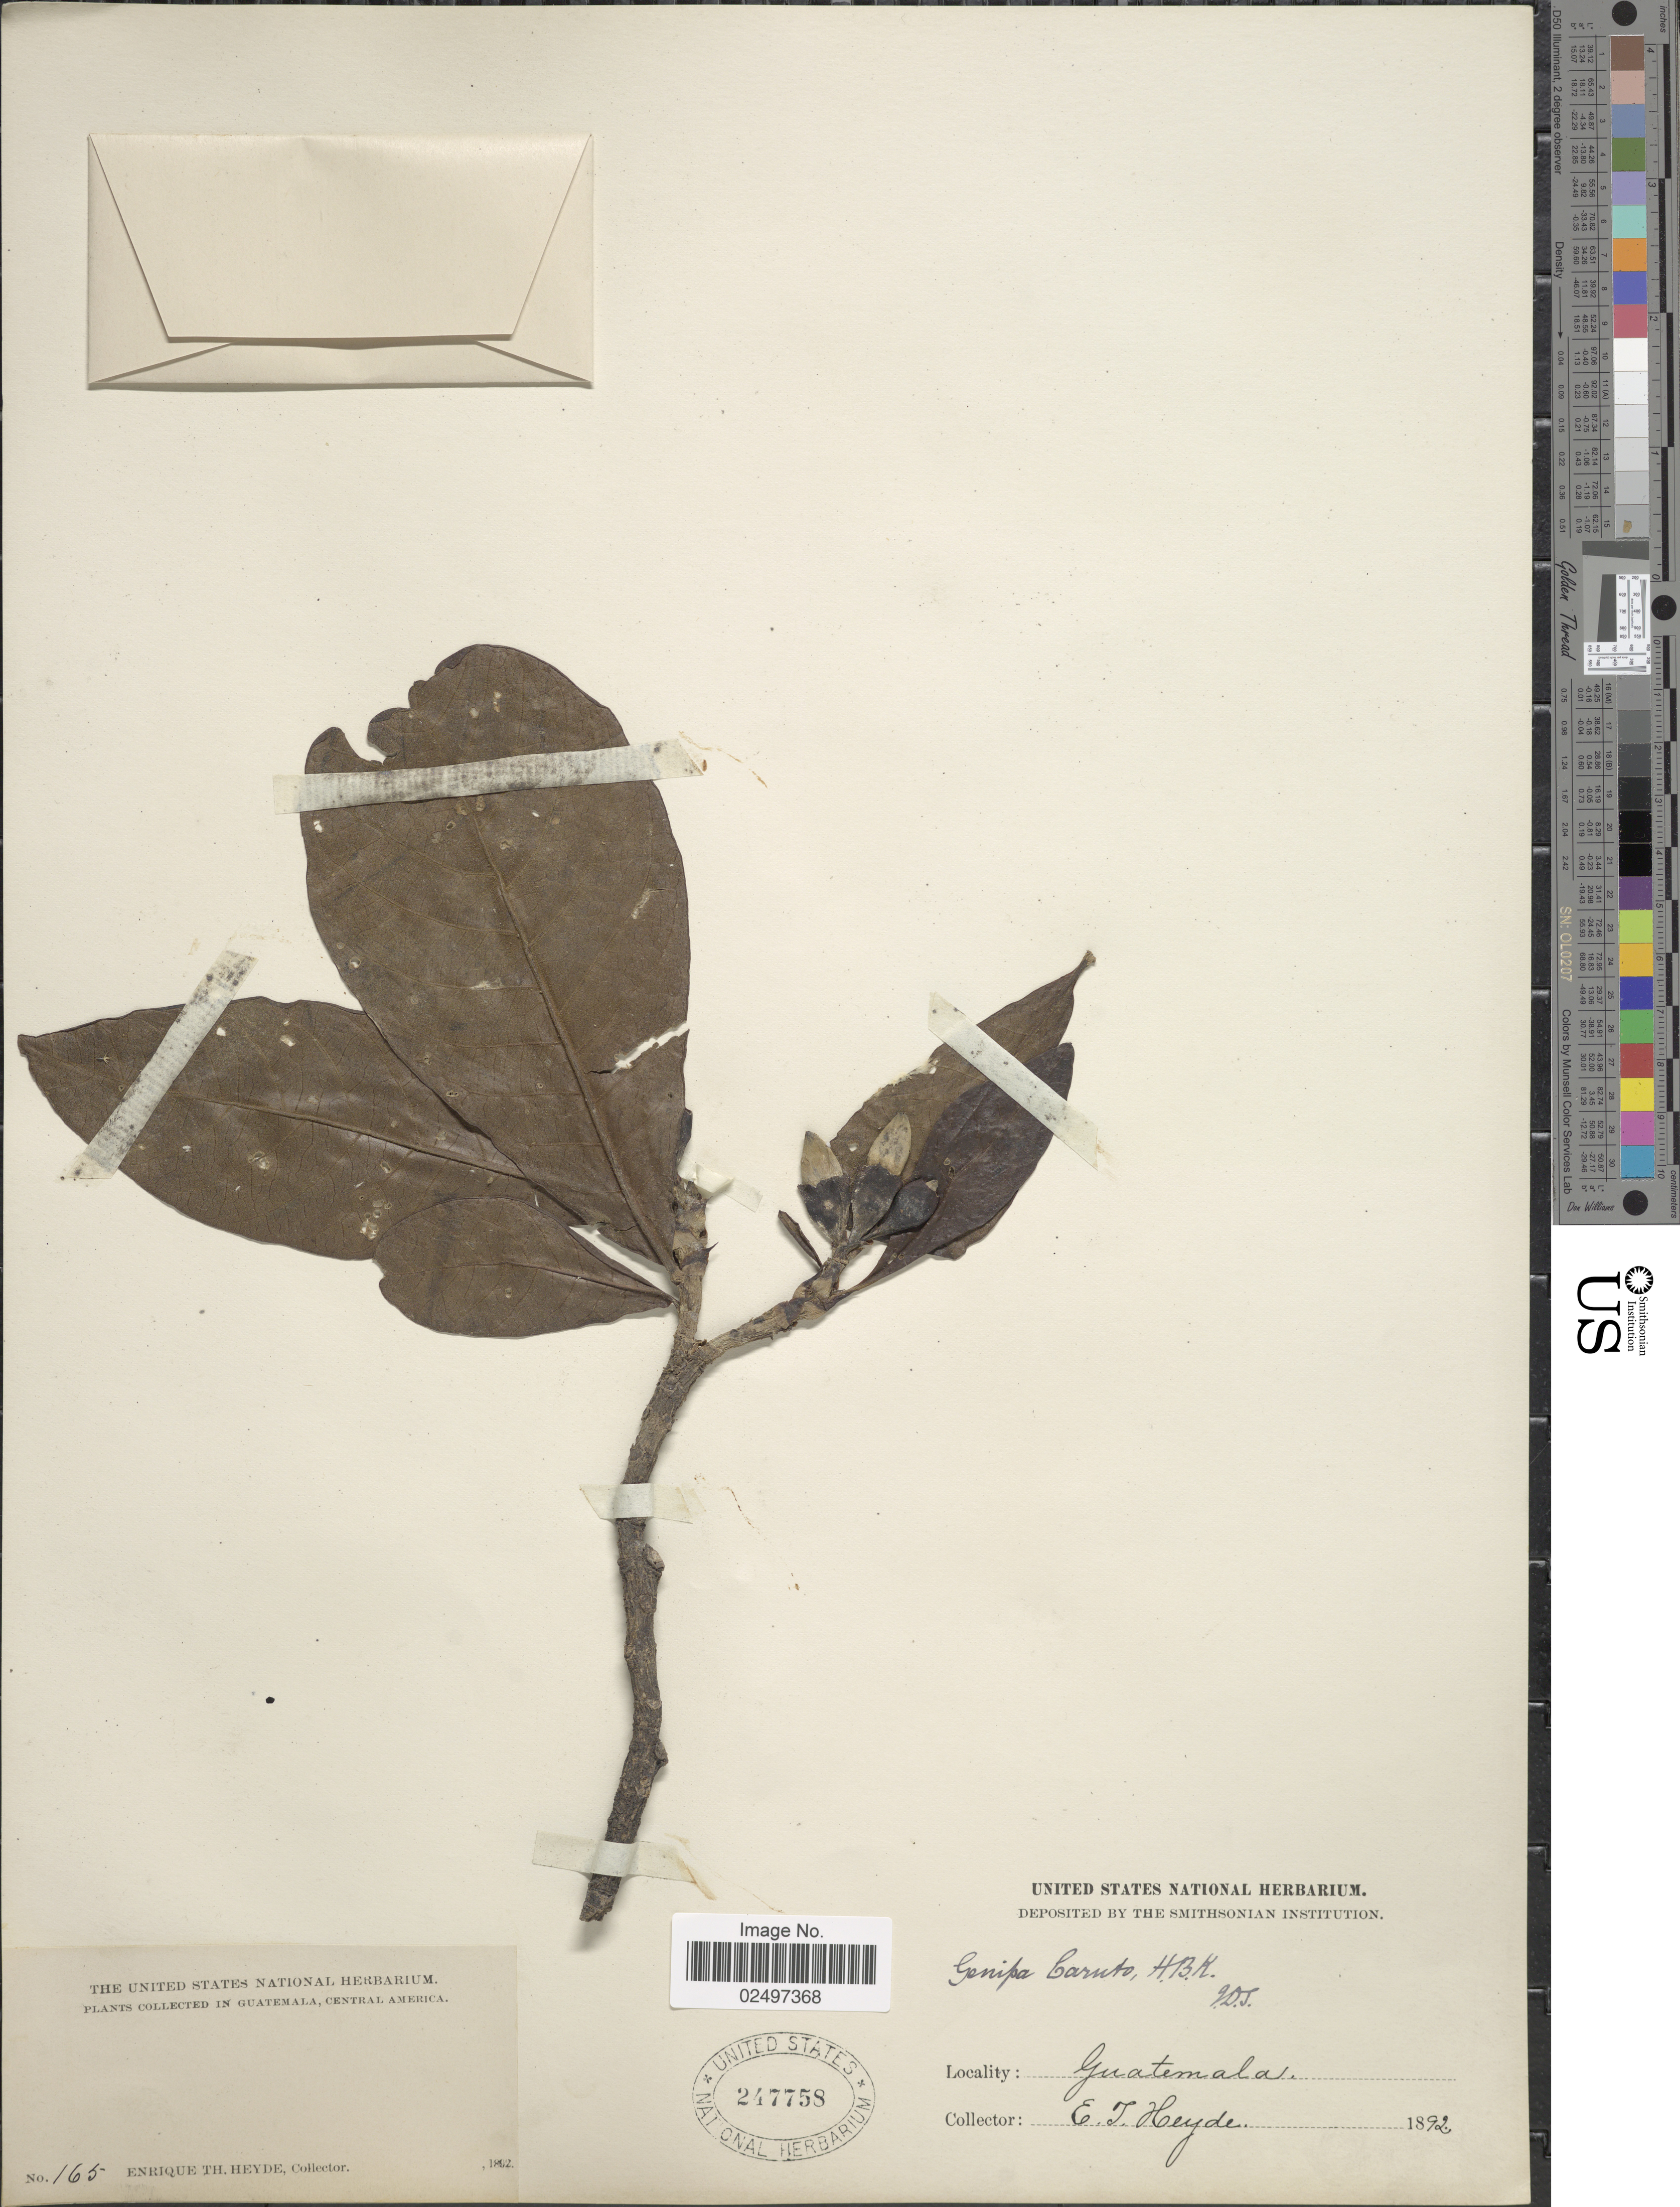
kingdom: Plantae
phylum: Tracheophyta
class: Magnoliopsida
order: Gentianales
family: Rubiaceae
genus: Genipa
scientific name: Genipa americana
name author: L.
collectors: E. T. Heyde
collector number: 165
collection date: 1892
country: Guatemala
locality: Central America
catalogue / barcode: US 247758